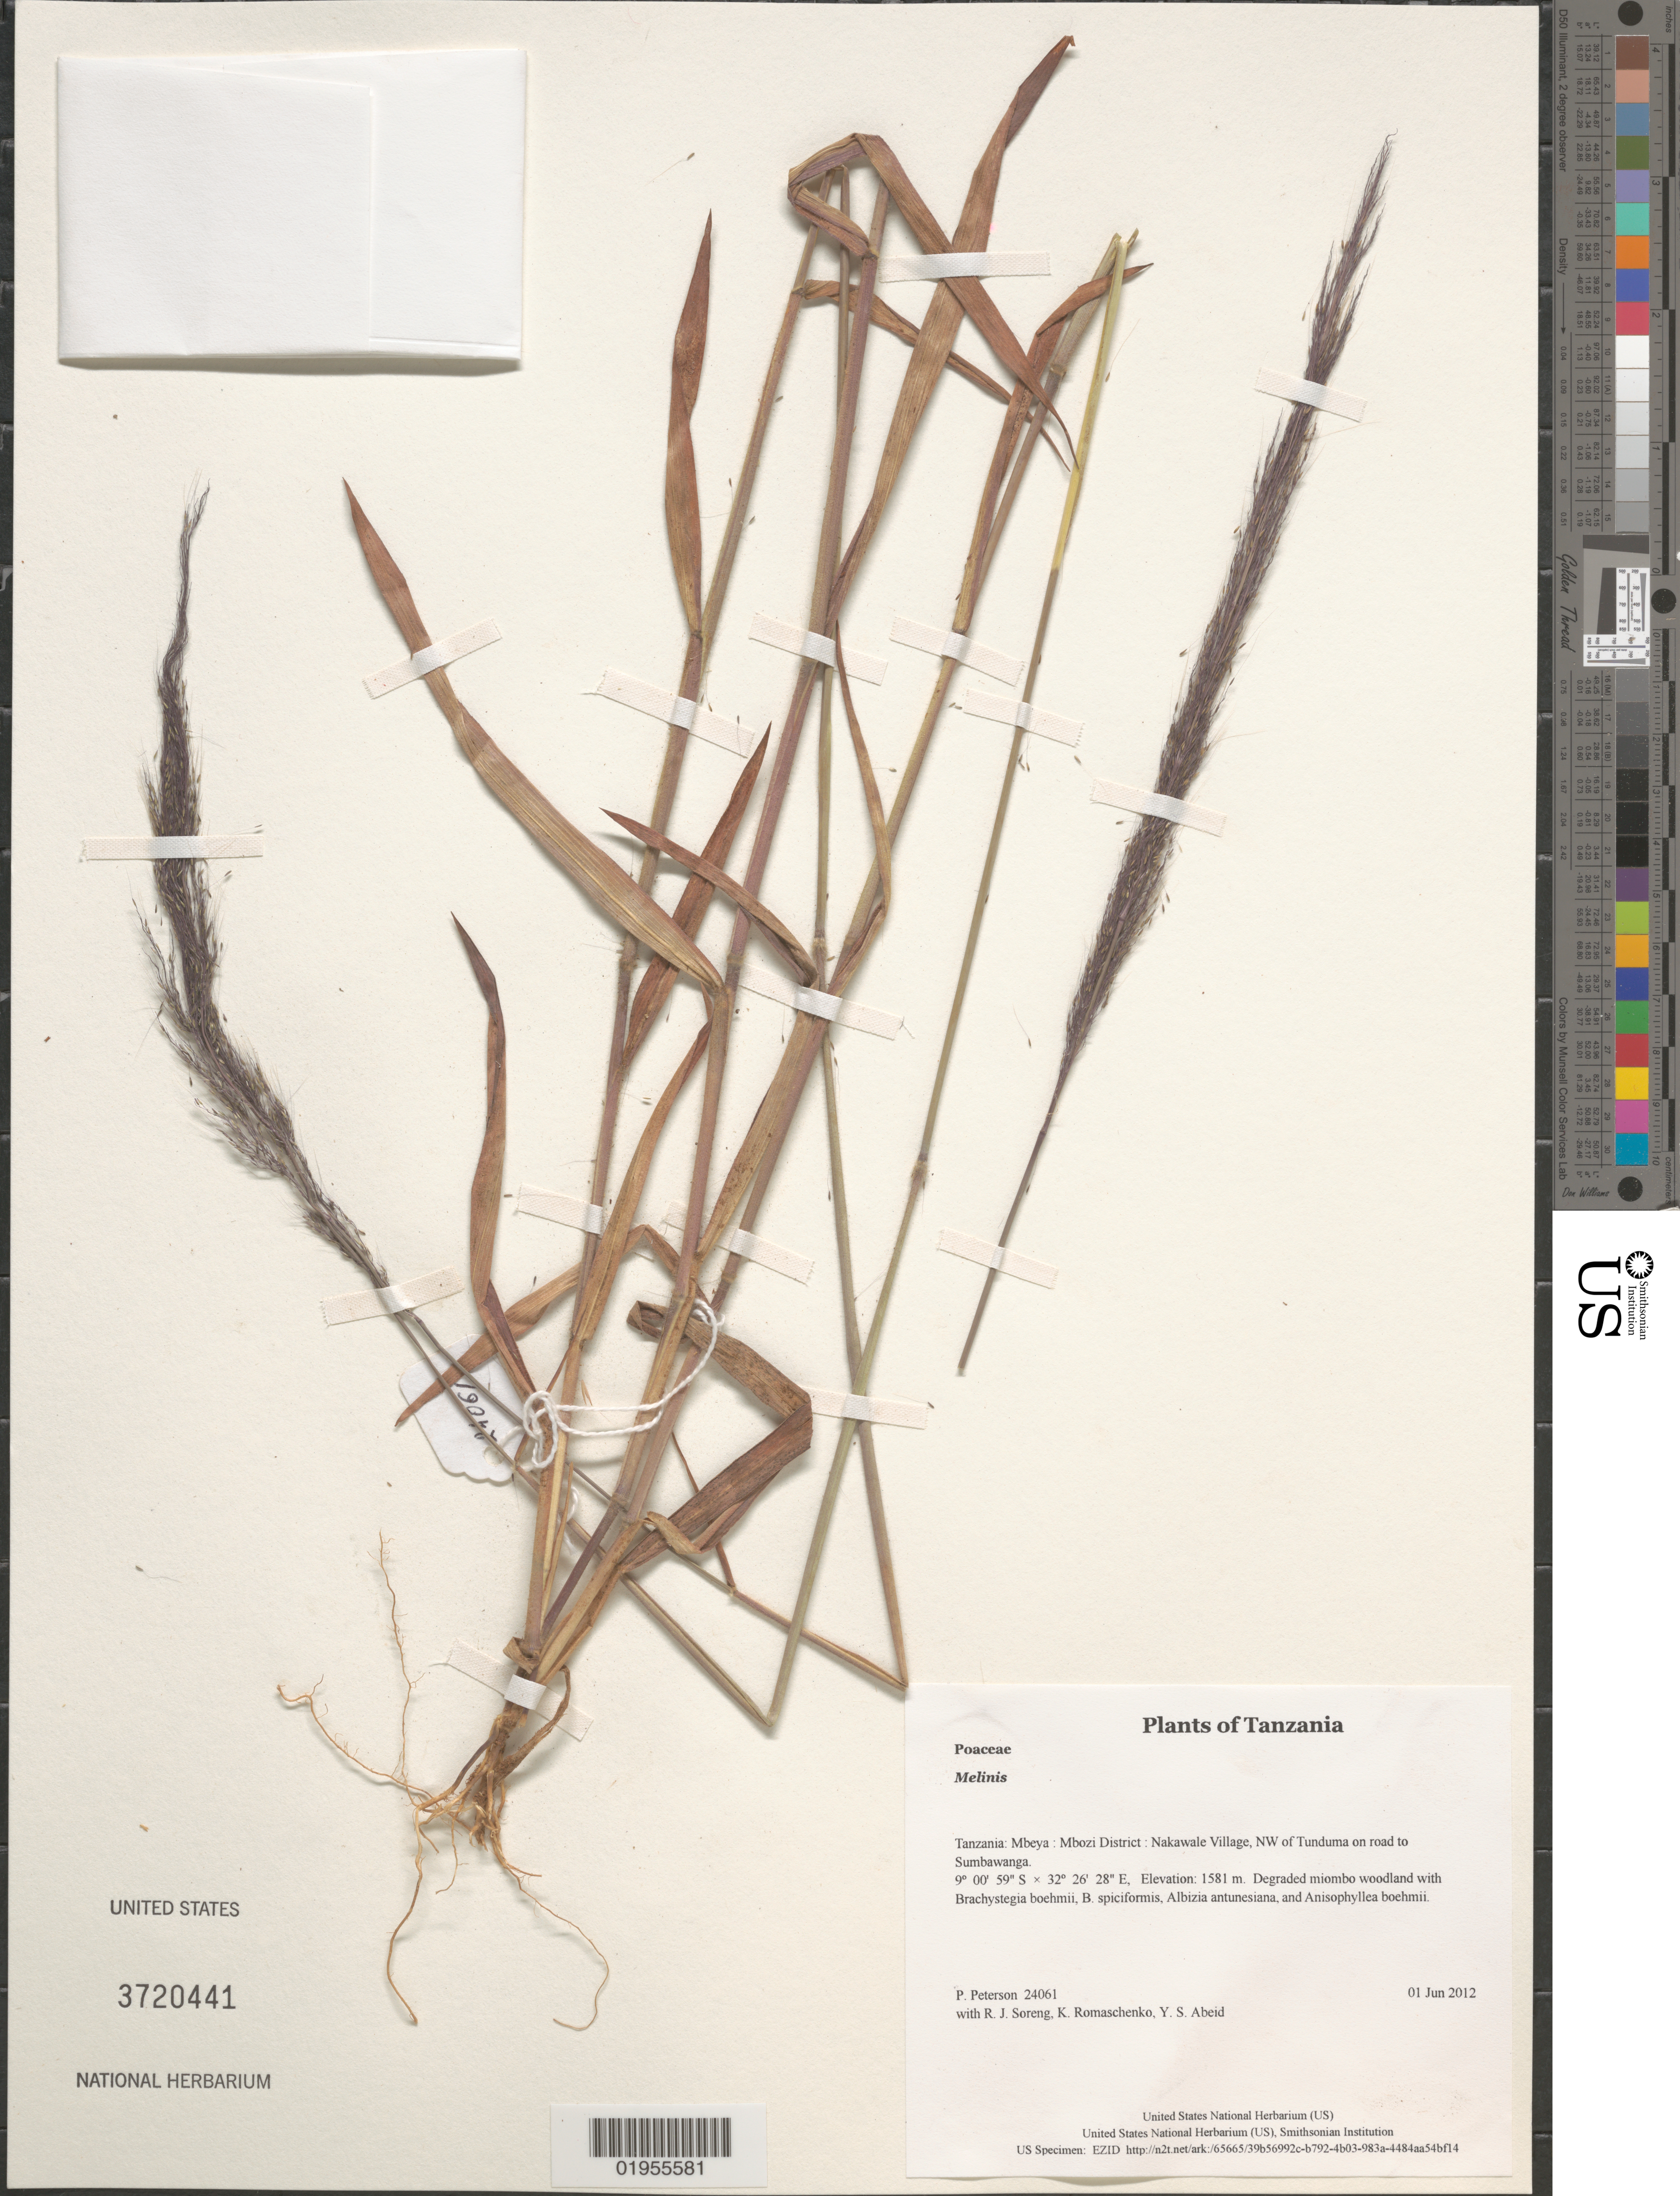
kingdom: Plantae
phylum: Tracheophyta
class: Liliopsida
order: Poales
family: Poaceae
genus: Melinis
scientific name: Melinis sp.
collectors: P. M. Peterson, R. J. Soreng, K. Romaschenko & Y. Abeid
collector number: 24061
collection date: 2012-06-01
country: Tanzania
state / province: Mbeya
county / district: Mbozi District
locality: Nakawale Village, NW of Tunduma on road to Sumbawanga.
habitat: Degraded miombo woodland with Brachystegia boehmii, B. spiciformis, Albizia antunesiana, and Anisophyllea boehmii.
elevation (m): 1581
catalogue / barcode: US 3720441